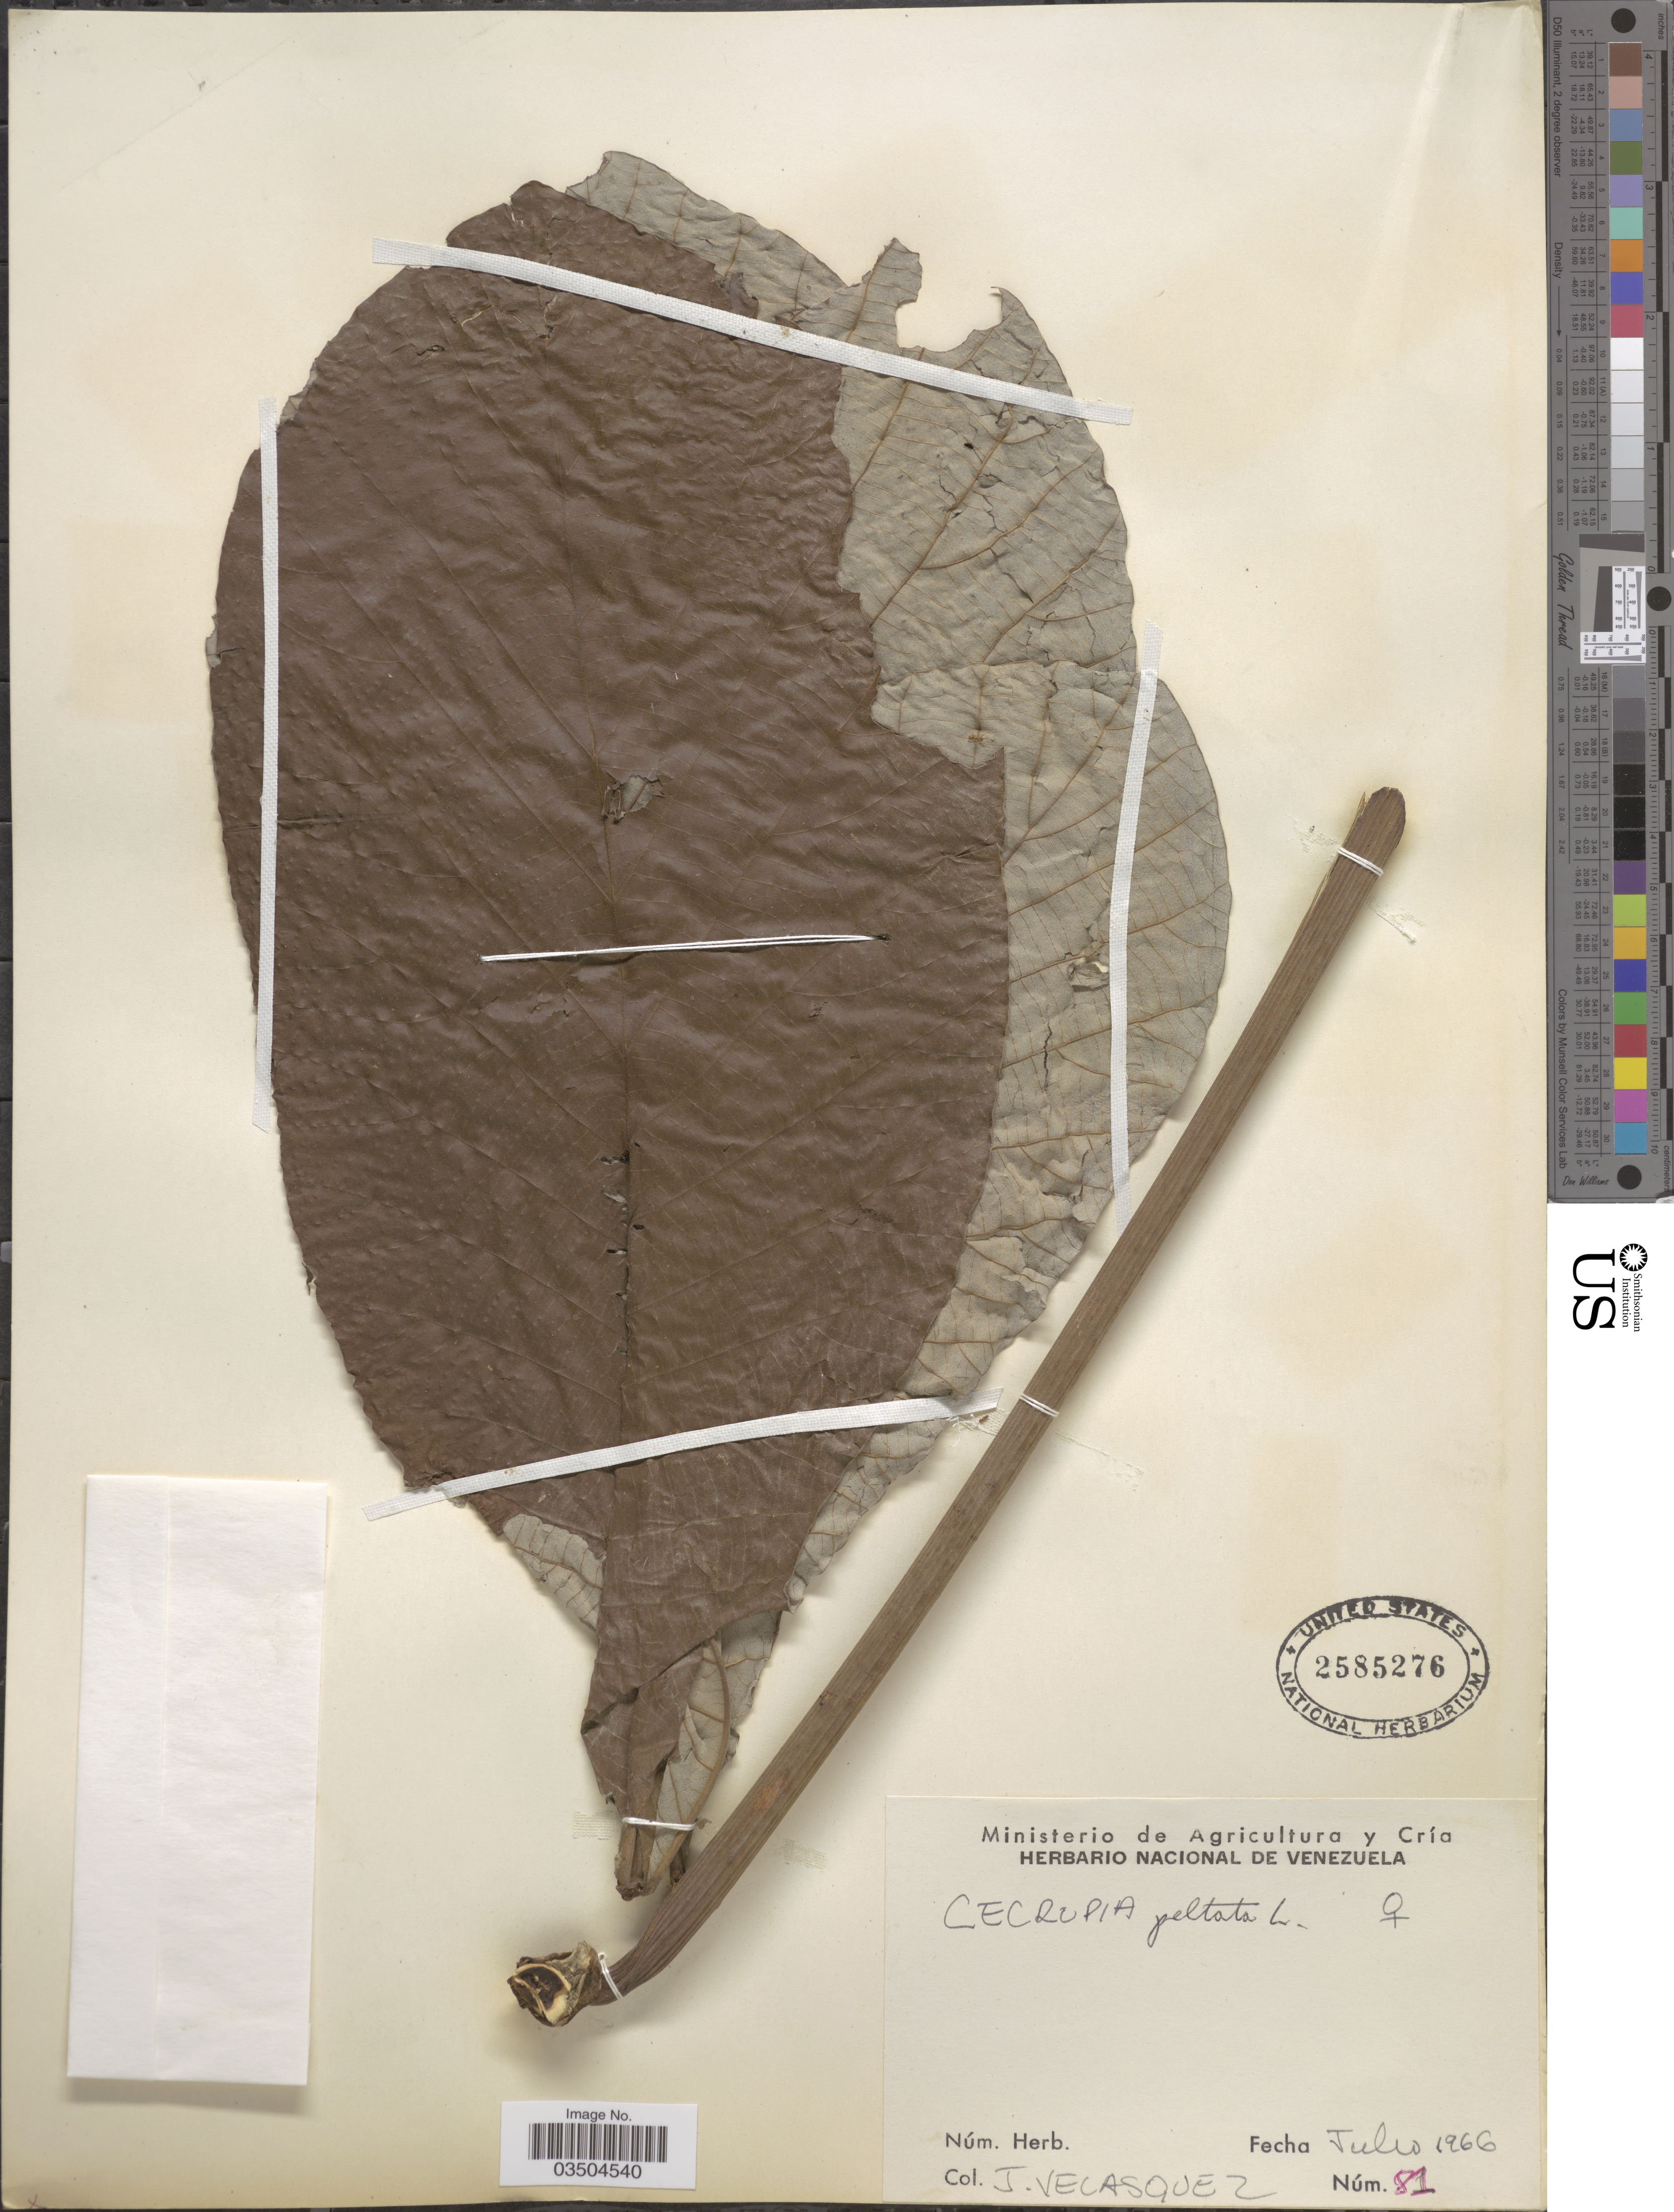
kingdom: Plantae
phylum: Tracheophyta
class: Magnoliopsida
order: Rosales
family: Urticaceae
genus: Cecropia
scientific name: Cecropia peltata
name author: L.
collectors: J. Velasquez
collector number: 81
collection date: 1966-07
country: Venezuela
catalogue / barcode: US 2585276